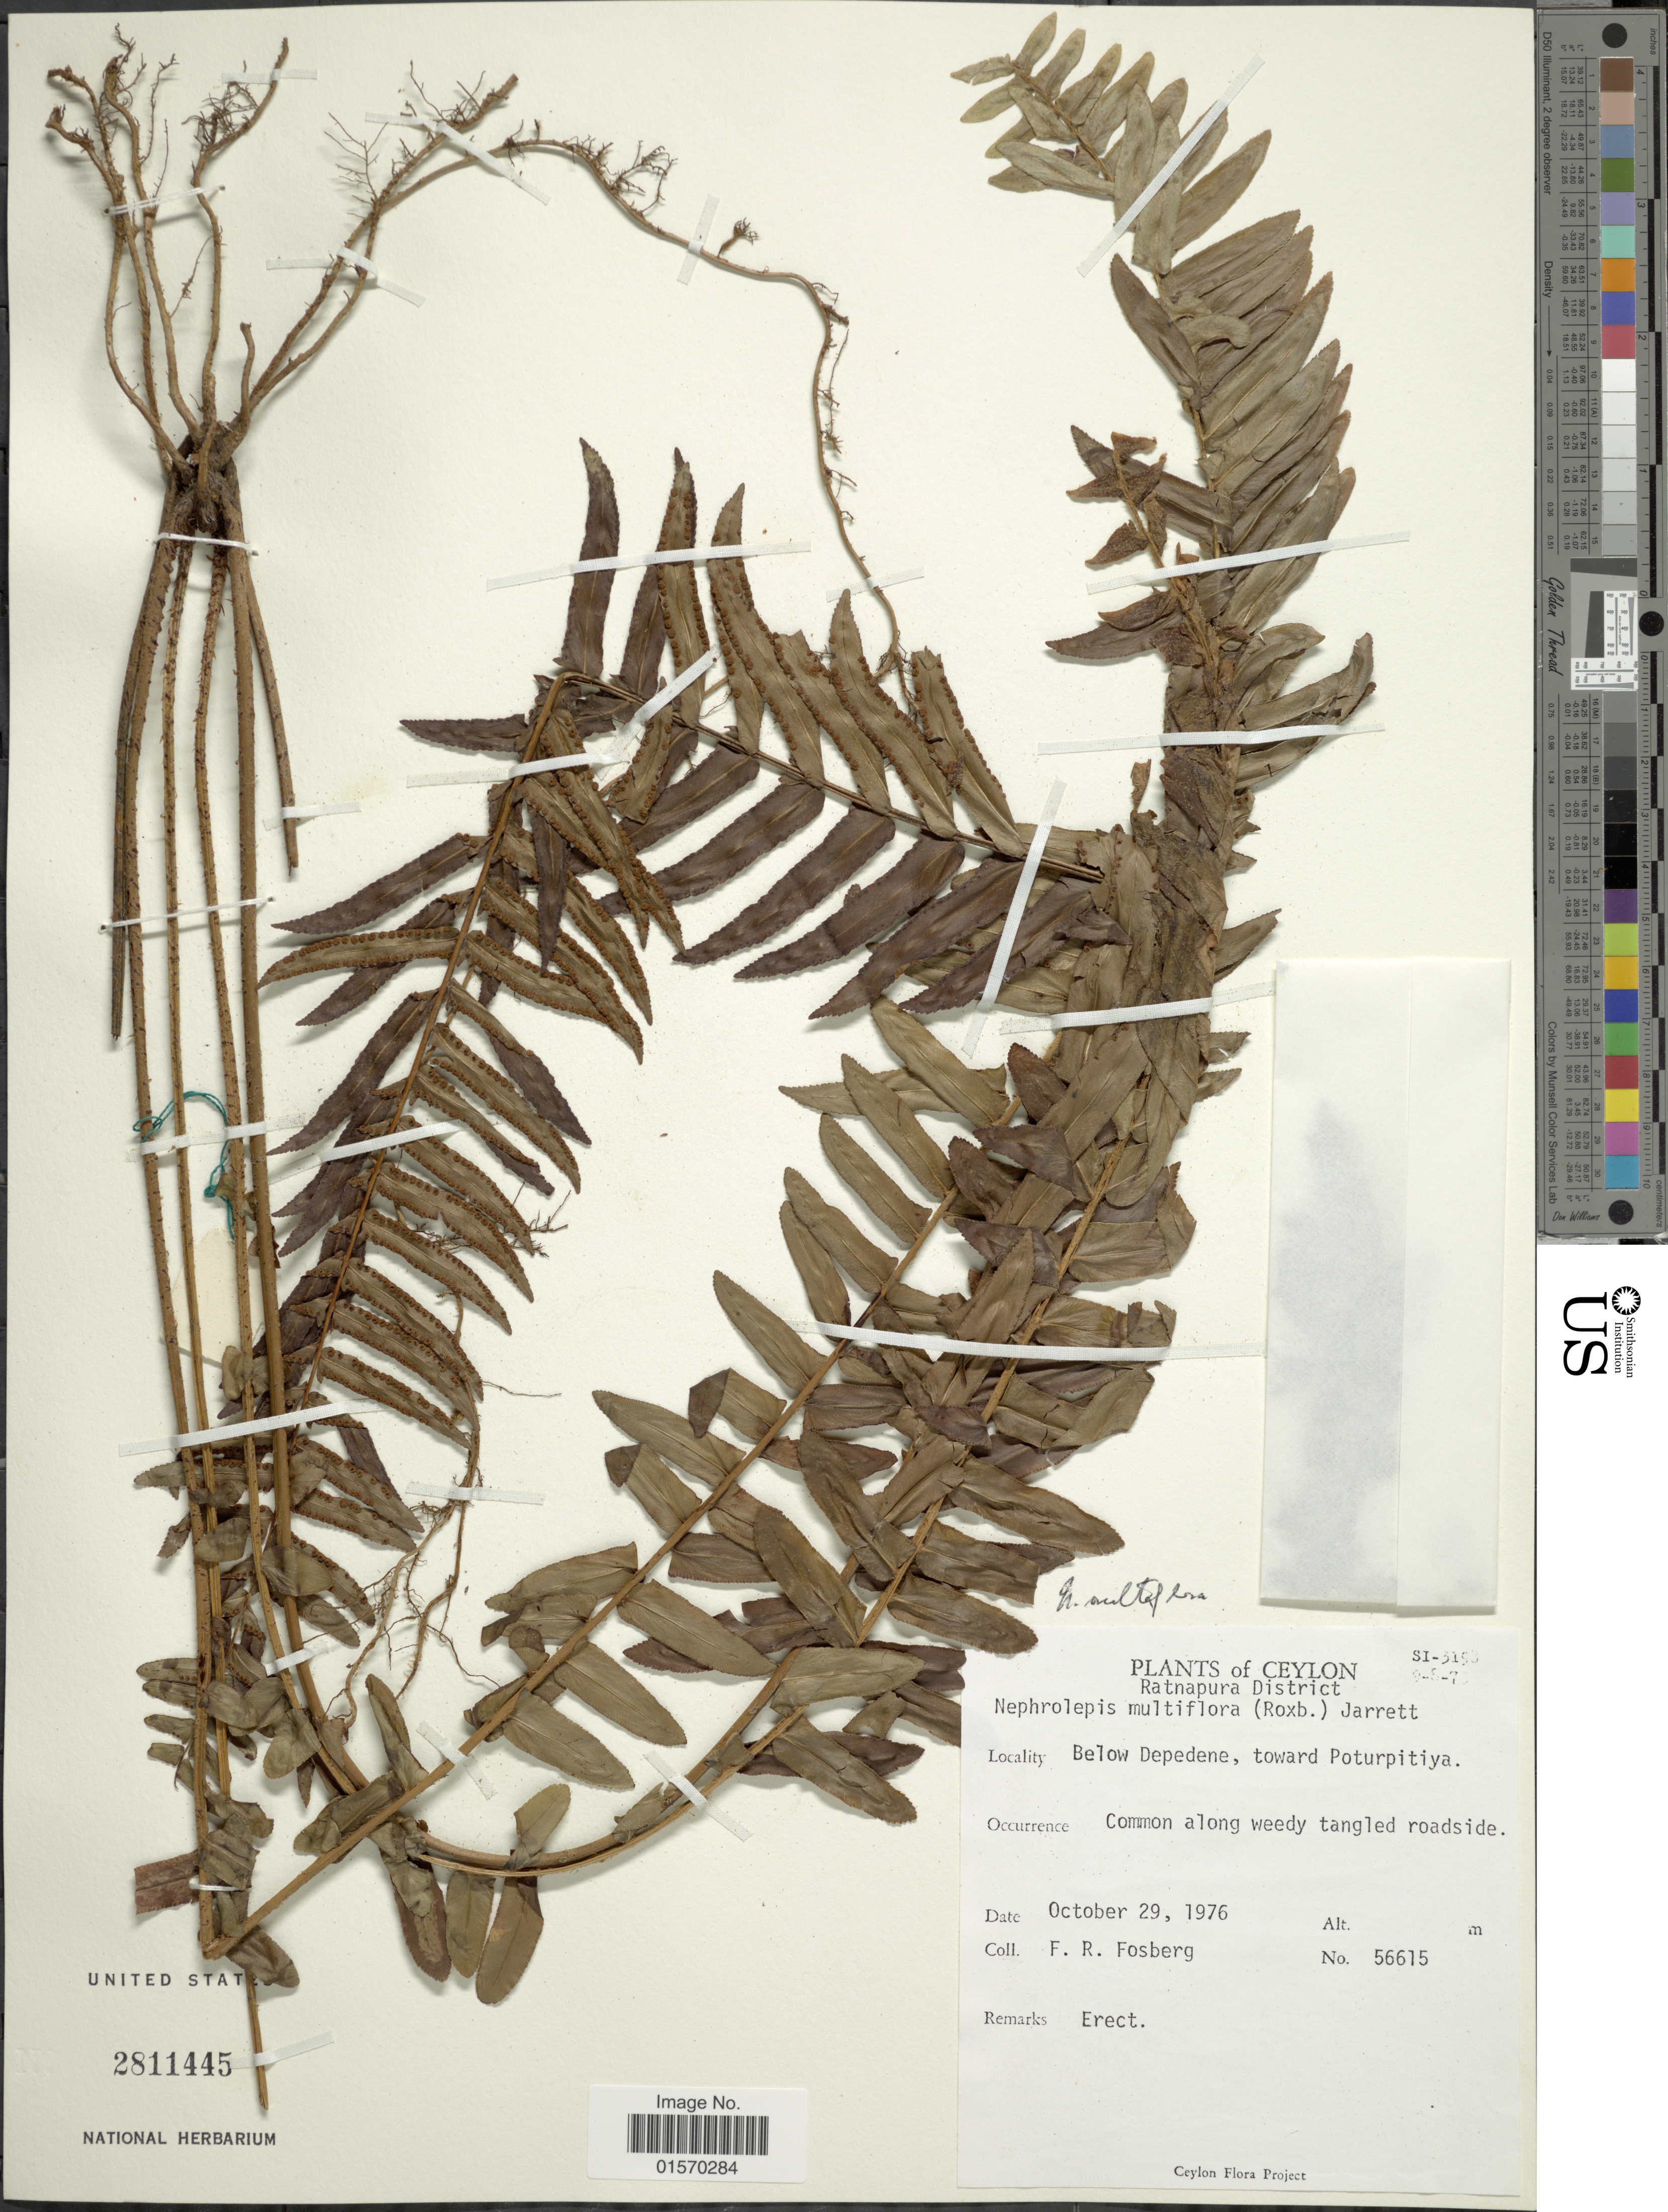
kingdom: Plantae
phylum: Tracheophyta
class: Polypodiopsida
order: Polypodiales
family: Nephrolepidaceae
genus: Nephrolepis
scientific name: Nephrolepis multiflora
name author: (Roxb.) F.M. Jarrett ex C.V. Morton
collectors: F. R. Fosberg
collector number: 56615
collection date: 1976-10-29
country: Sri Lanka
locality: Ceylon. Ratnapura District. Below Depedene, toward Poturpitiya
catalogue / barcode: US 2811445